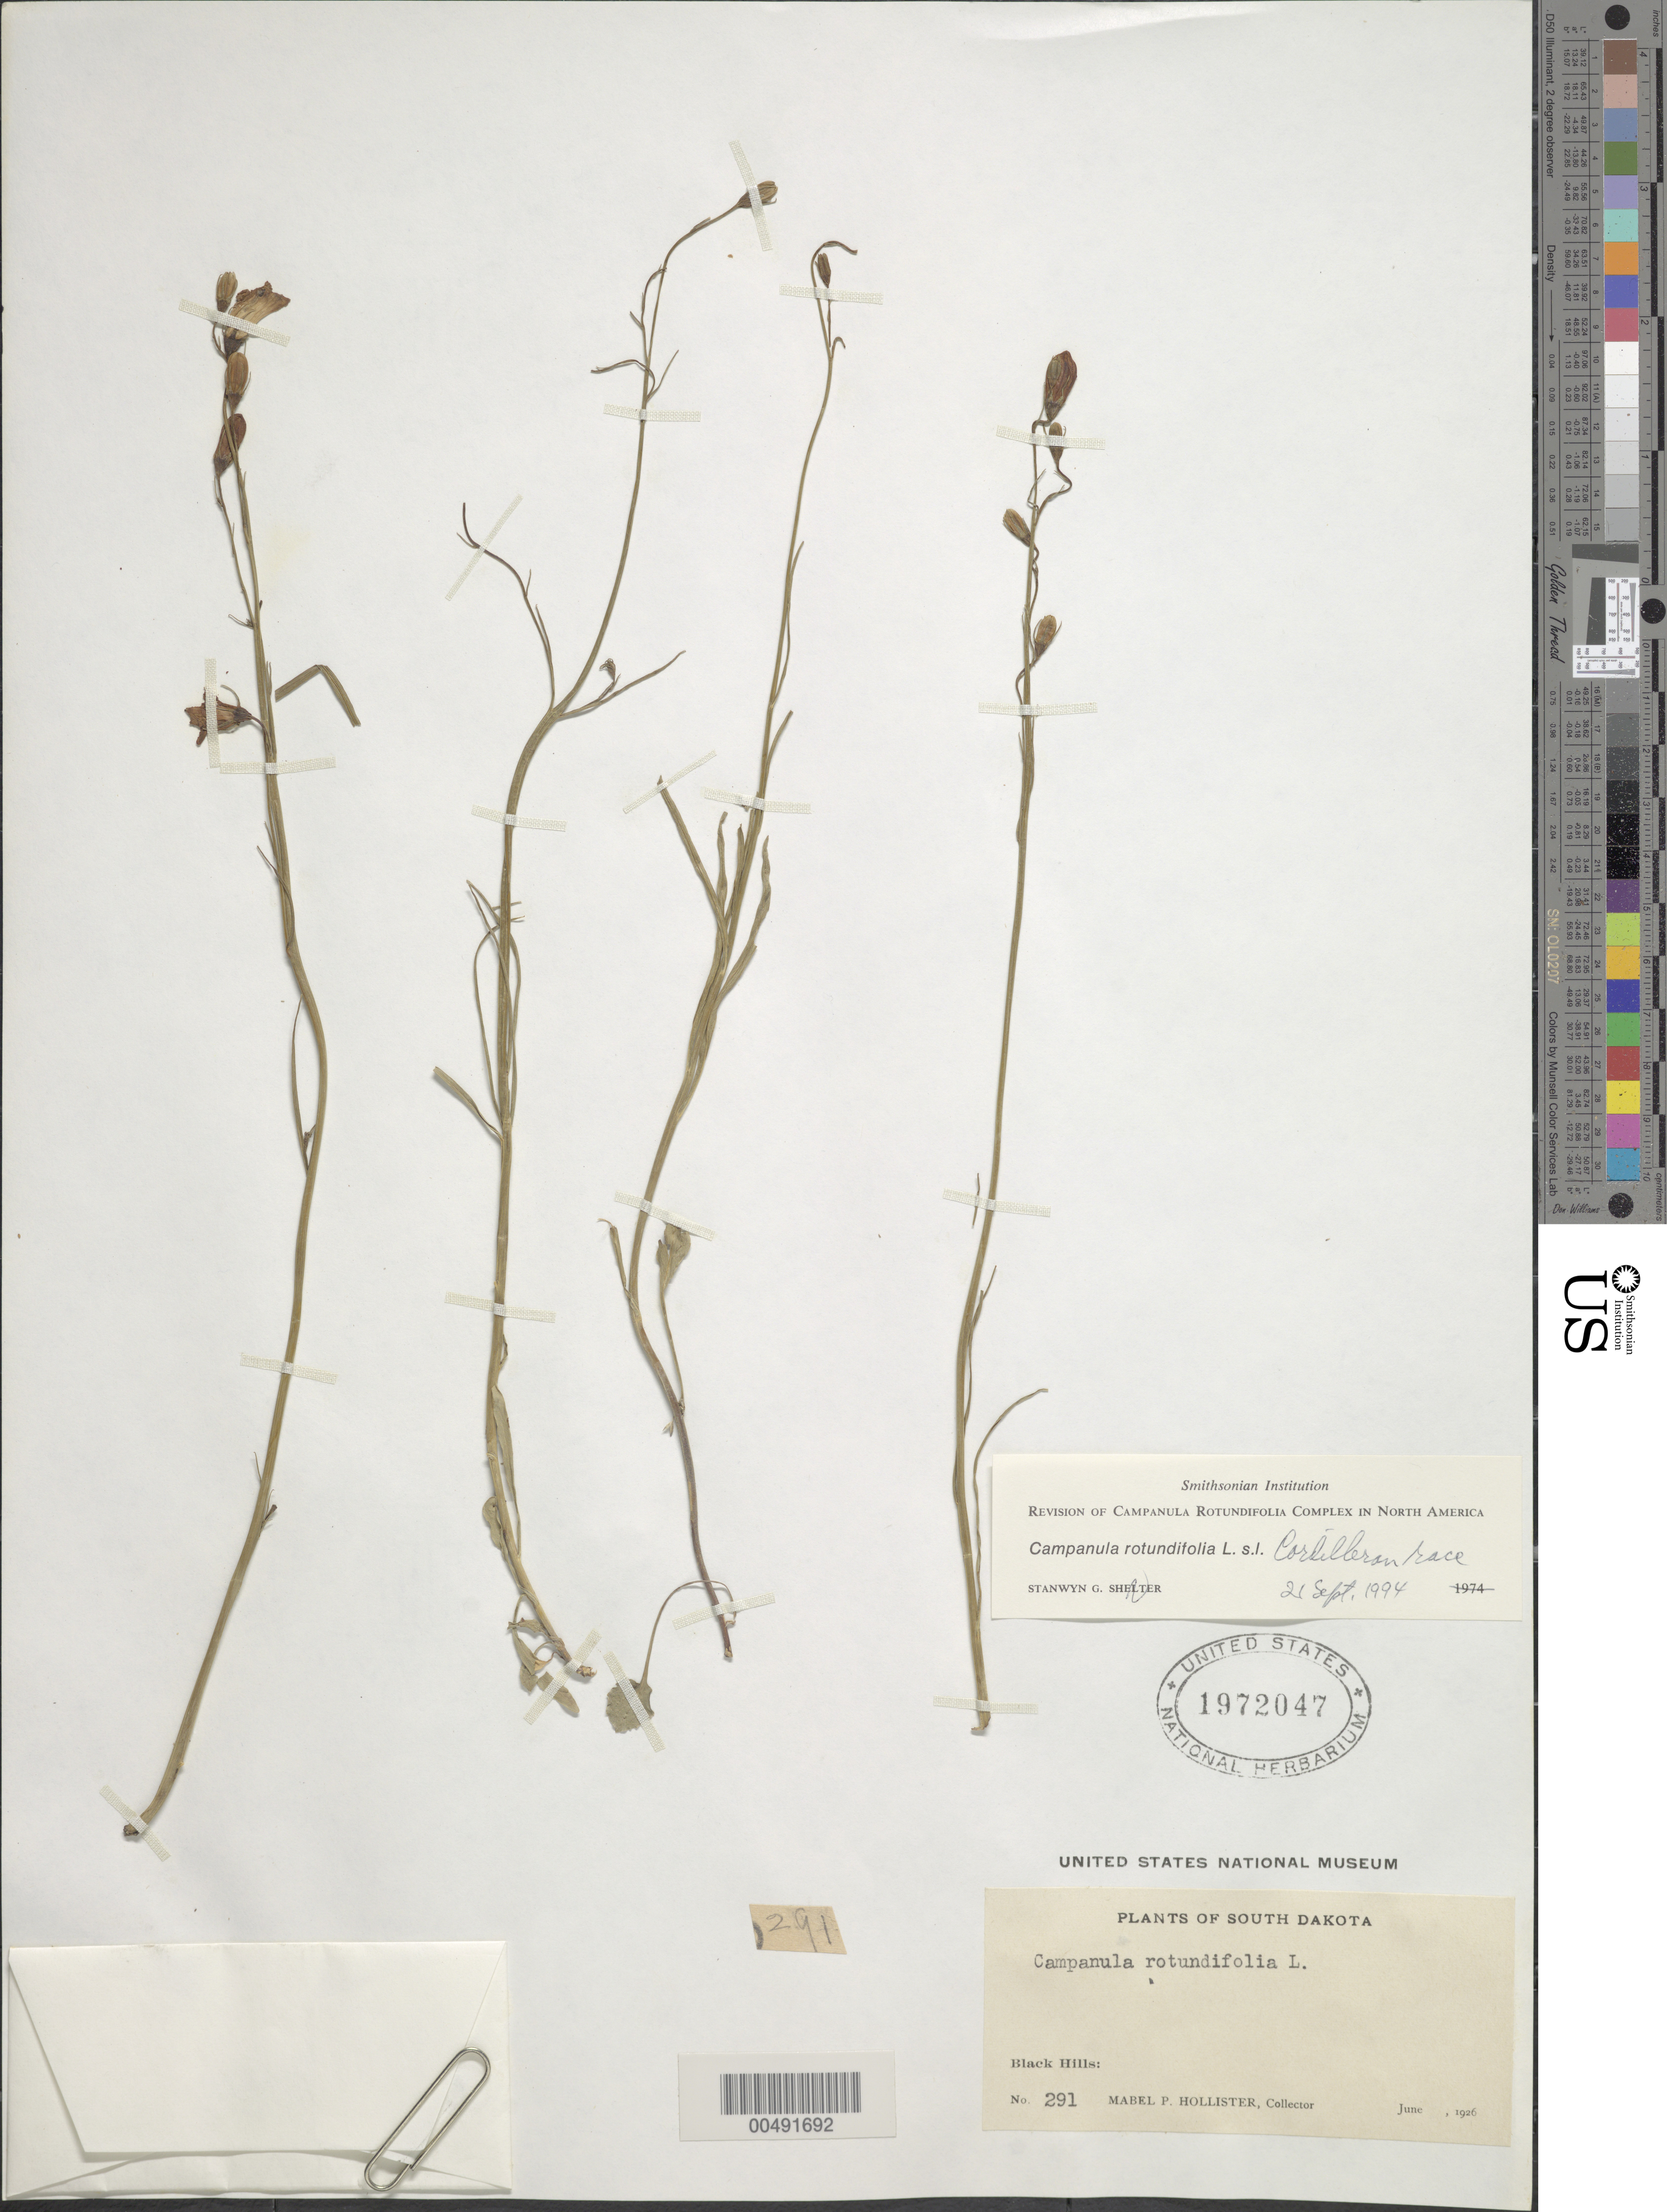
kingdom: Plantae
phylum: Tracheophyta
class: Magnoliopsida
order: Asterales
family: Campanulaceae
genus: Campanula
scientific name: Campanula rotundifolia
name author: L.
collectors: M. Hollister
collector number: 291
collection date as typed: Jun 1926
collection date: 1926-06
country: United States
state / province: South Dakota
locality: Black Hills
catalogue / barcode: US 1972047